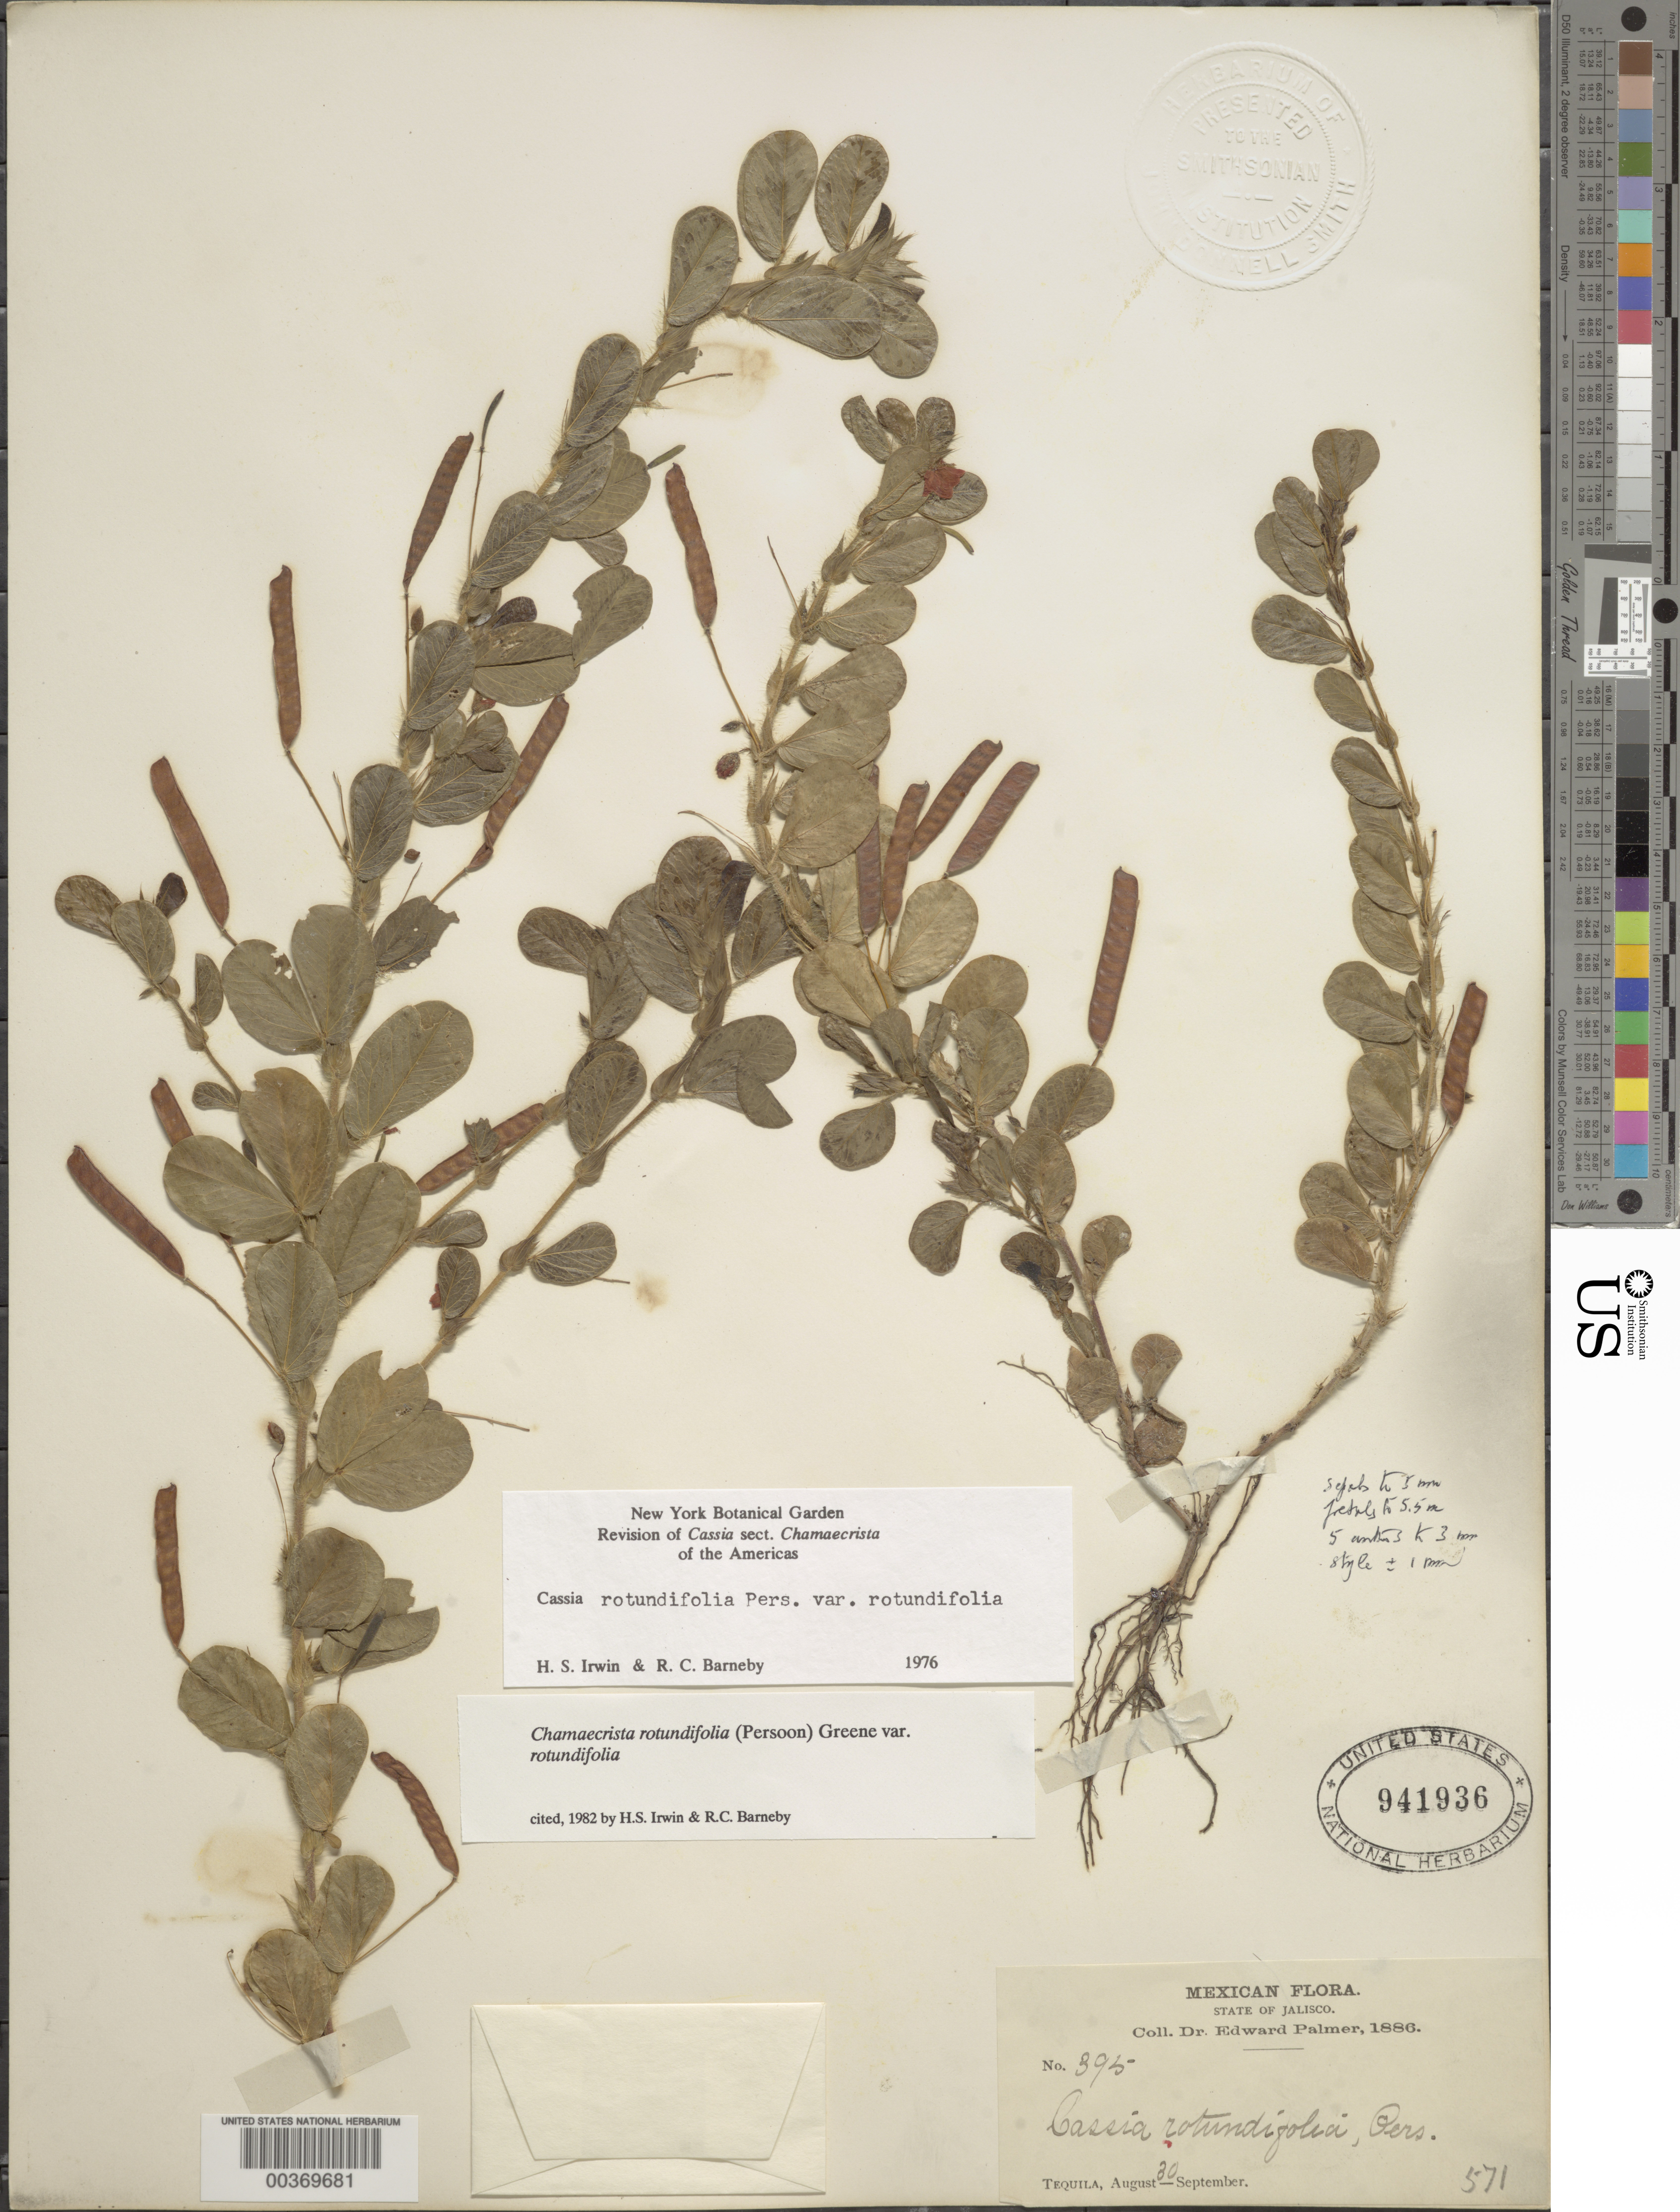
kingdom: Plantae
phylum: Tracheophyta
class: Magnoliopsida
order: Fabales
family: Fabaceae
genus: Chamaecrista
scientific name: Chamaecrista rotundifolia var. rotundifolia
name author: (Pers.) Greene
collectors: E. Palmer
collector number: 395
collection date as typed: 30 Aug 1886 to 30 Sep 1886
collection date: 1886-08-30/1886-09-30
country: Mexico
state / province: Jalisco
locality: Tequila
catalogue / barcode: US 941936